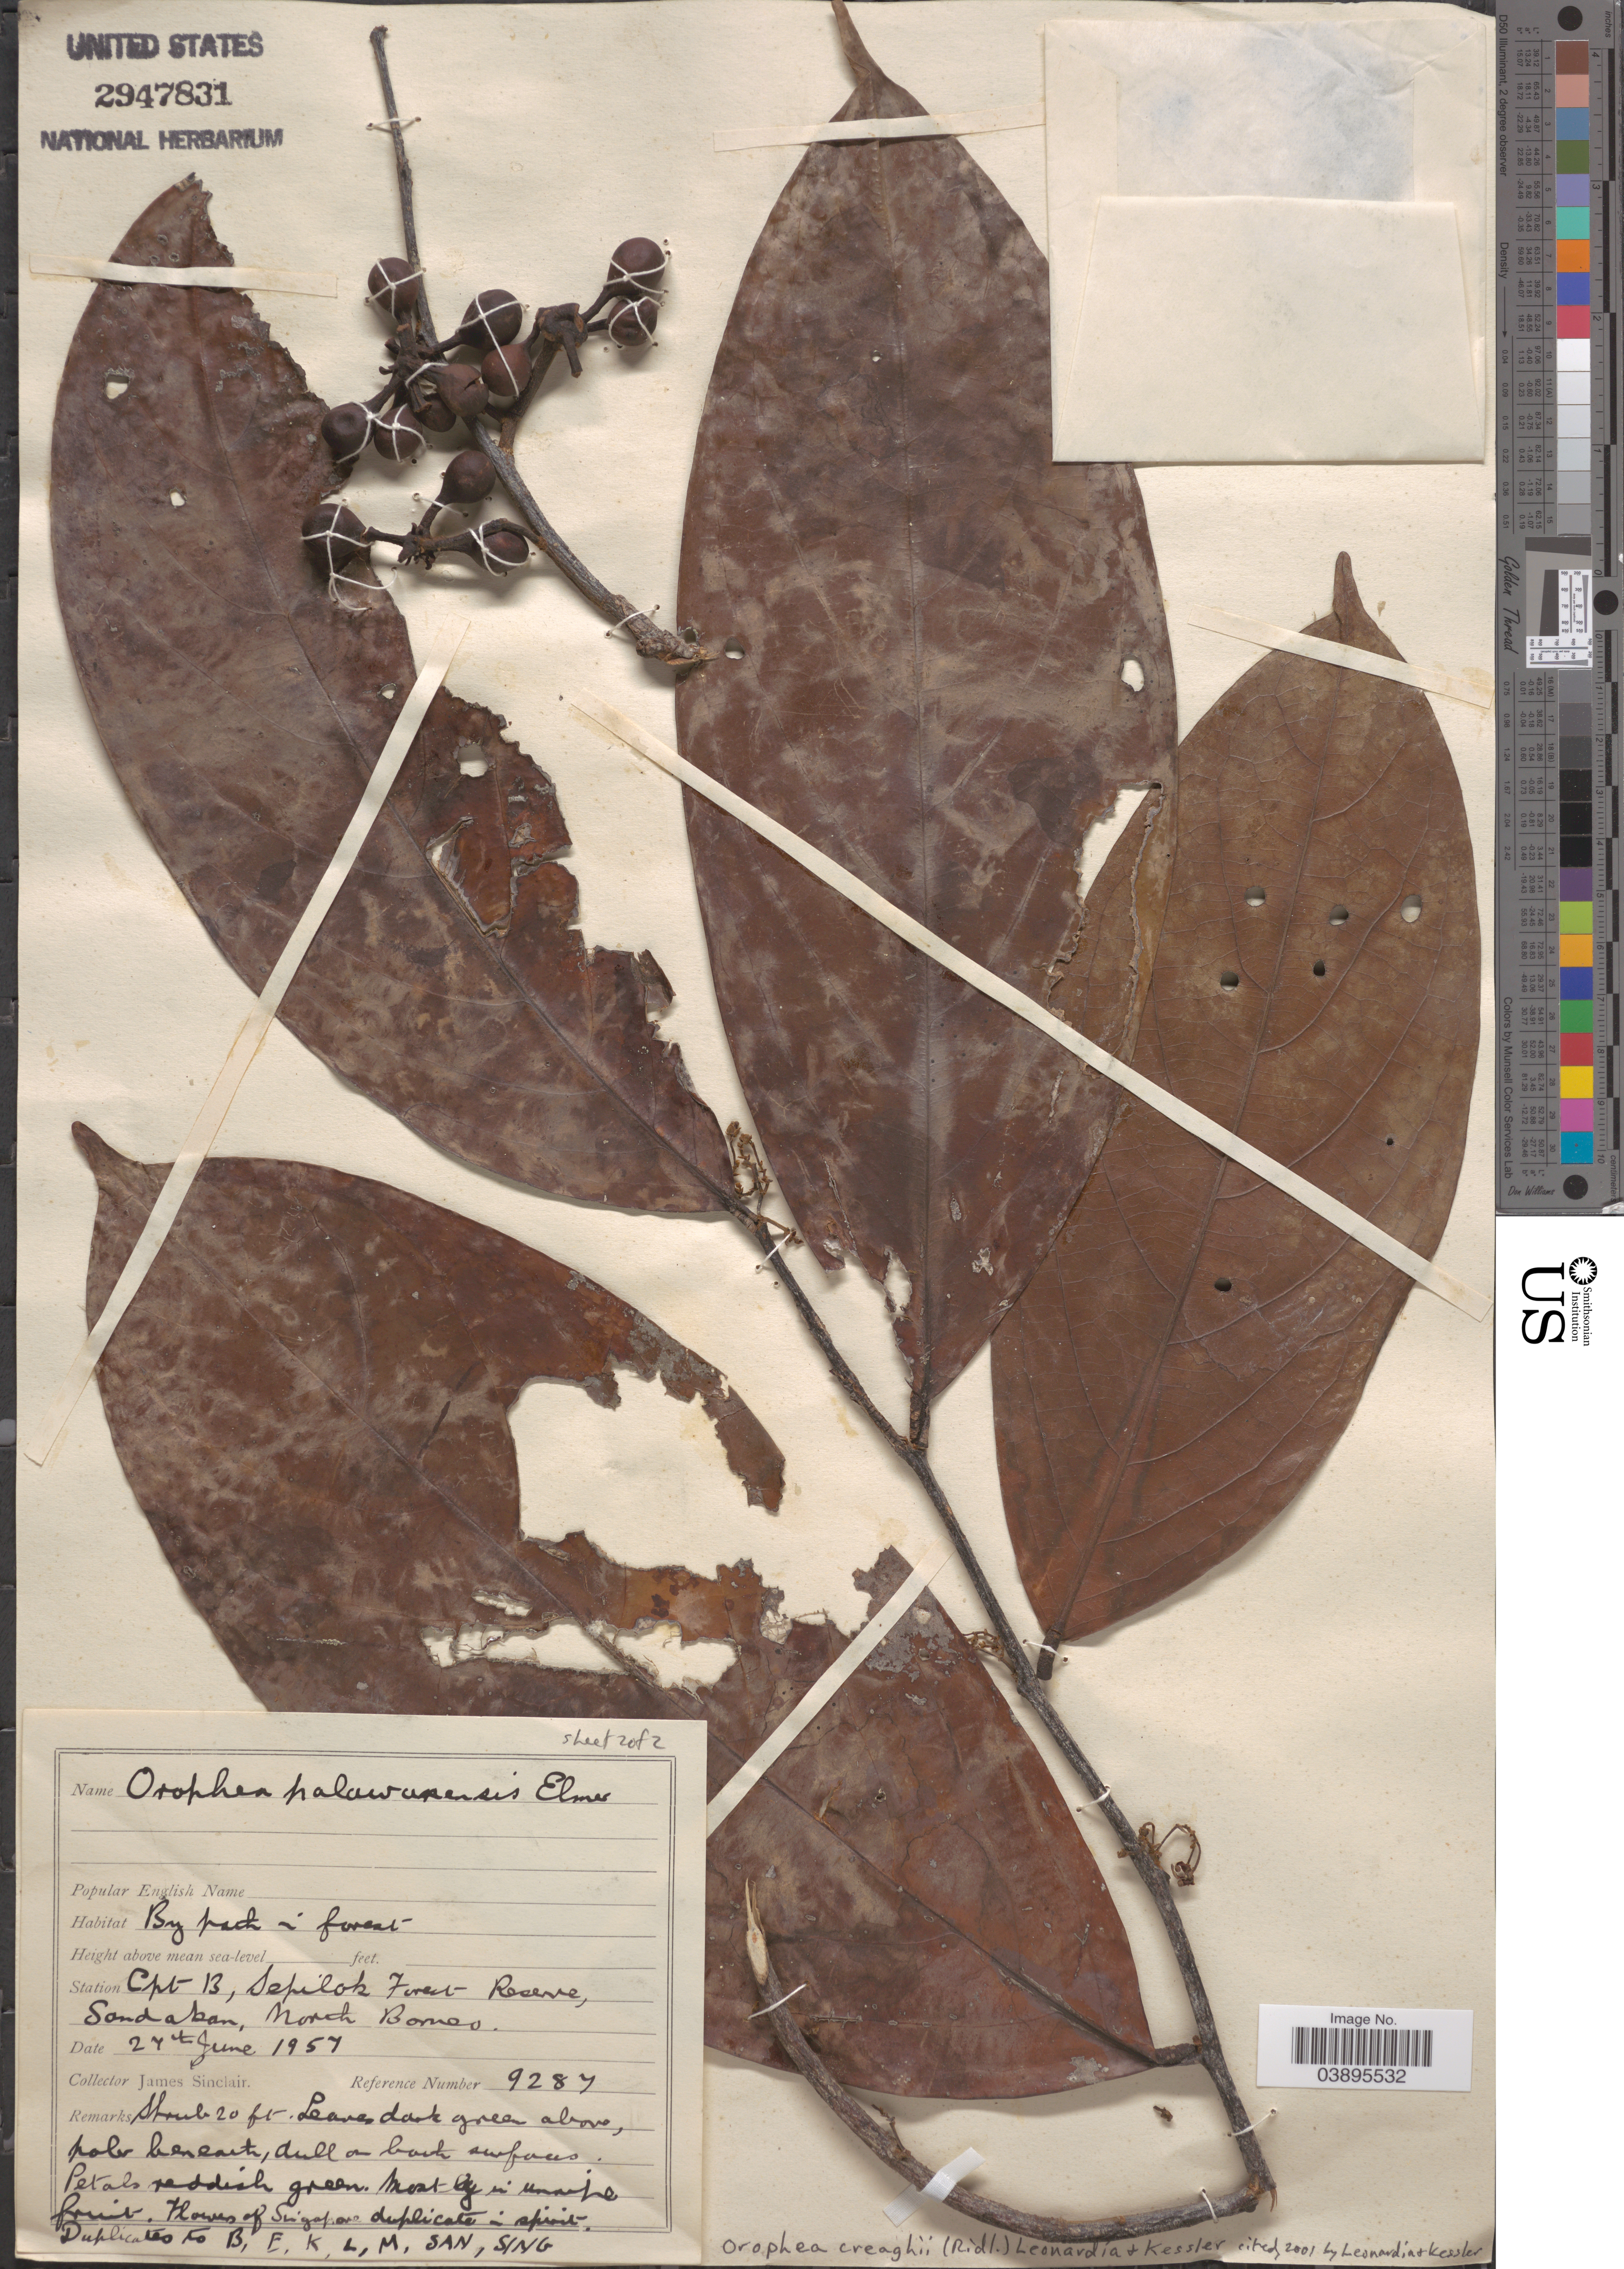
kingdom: Plantae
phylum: Tracheophyta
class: Magnoliopsida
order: Magnoliales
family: Annonaceae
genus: Orophea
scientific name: Orophea creaghii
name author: (Ridl.) Leonardia & P.J.A. Kessler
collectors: J. Sinclair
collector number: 9287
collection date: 1957-06-27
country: Malaysia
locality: Station Cpt 13, Sepilok Forest Reserve, Sandakan, North Borneo.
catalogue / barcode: US 2947831